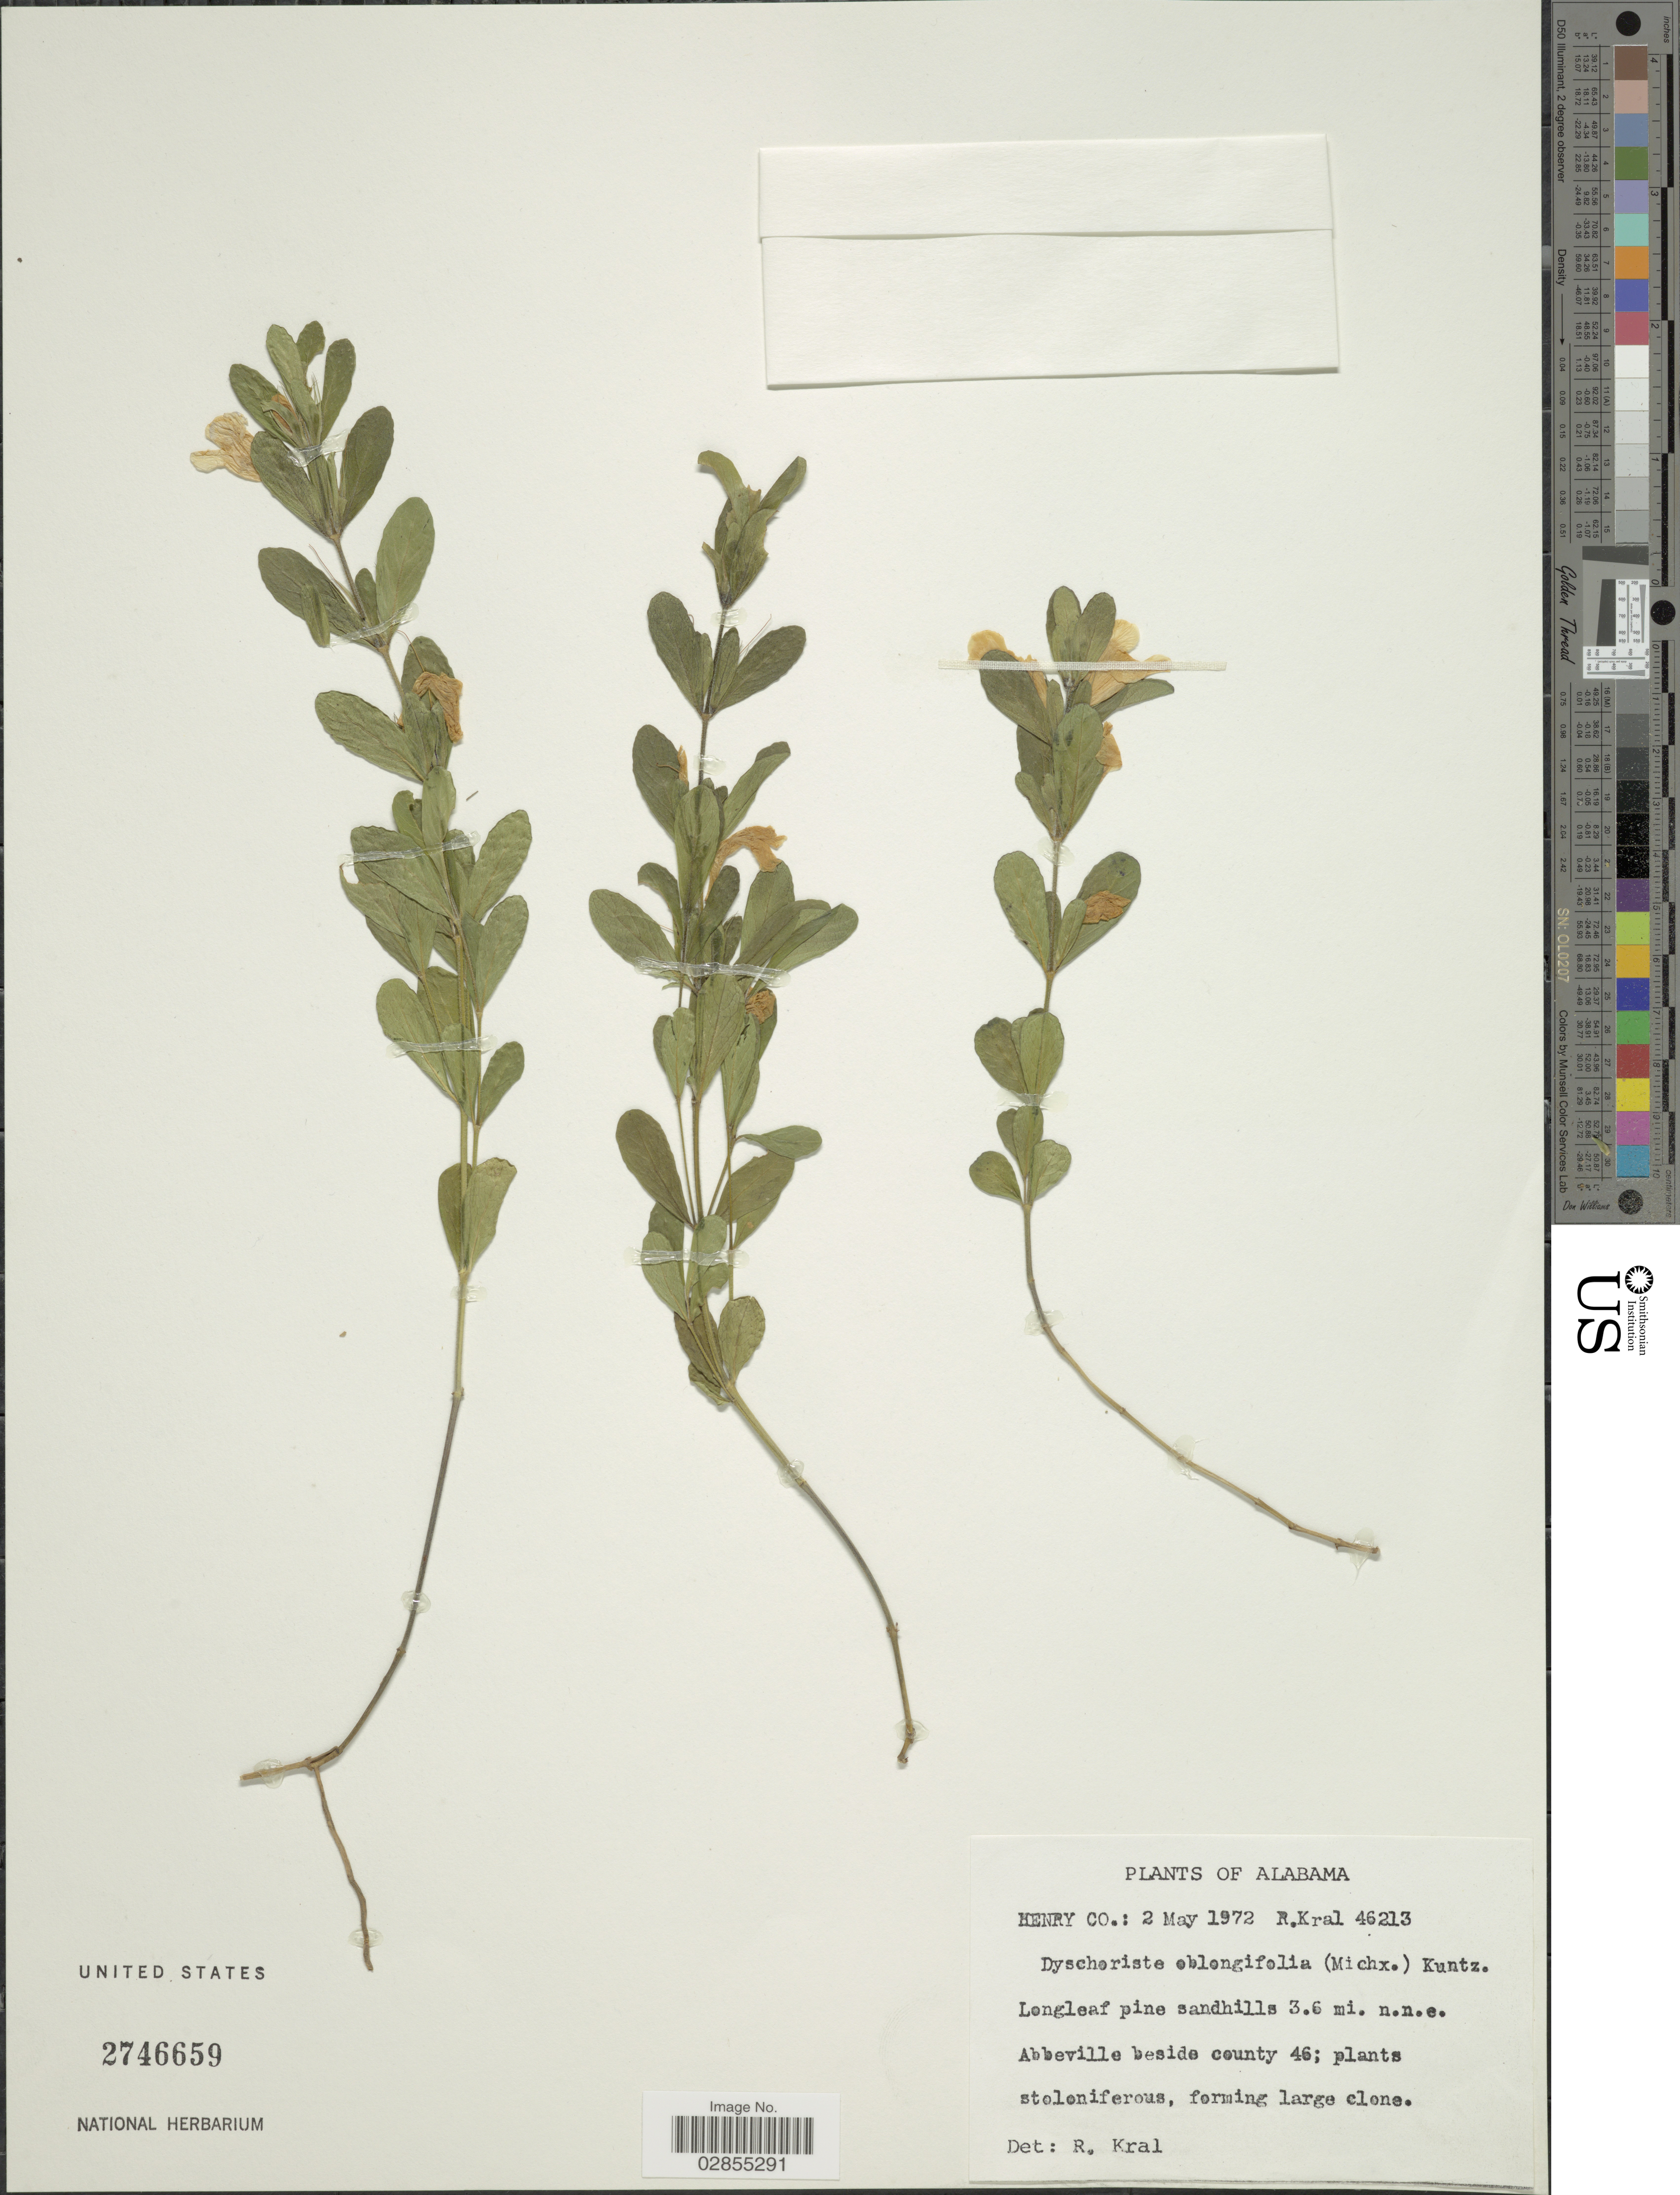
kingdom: Plantae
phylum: Tracheophyta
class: Magnoliopsida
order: Lamiales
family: Acanthaceae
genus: Dyschoriste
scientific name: Dyschoriste oblongifolia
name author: (Michx.) Kuntze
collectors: R. Kral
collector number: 46213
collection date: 1972-05-02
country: United States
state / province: Alabama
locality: Henry Co. Longleaf pine sandhills 3.6 mi. n.n.e. Abbeville beside county 46.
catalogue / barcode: US 2746659